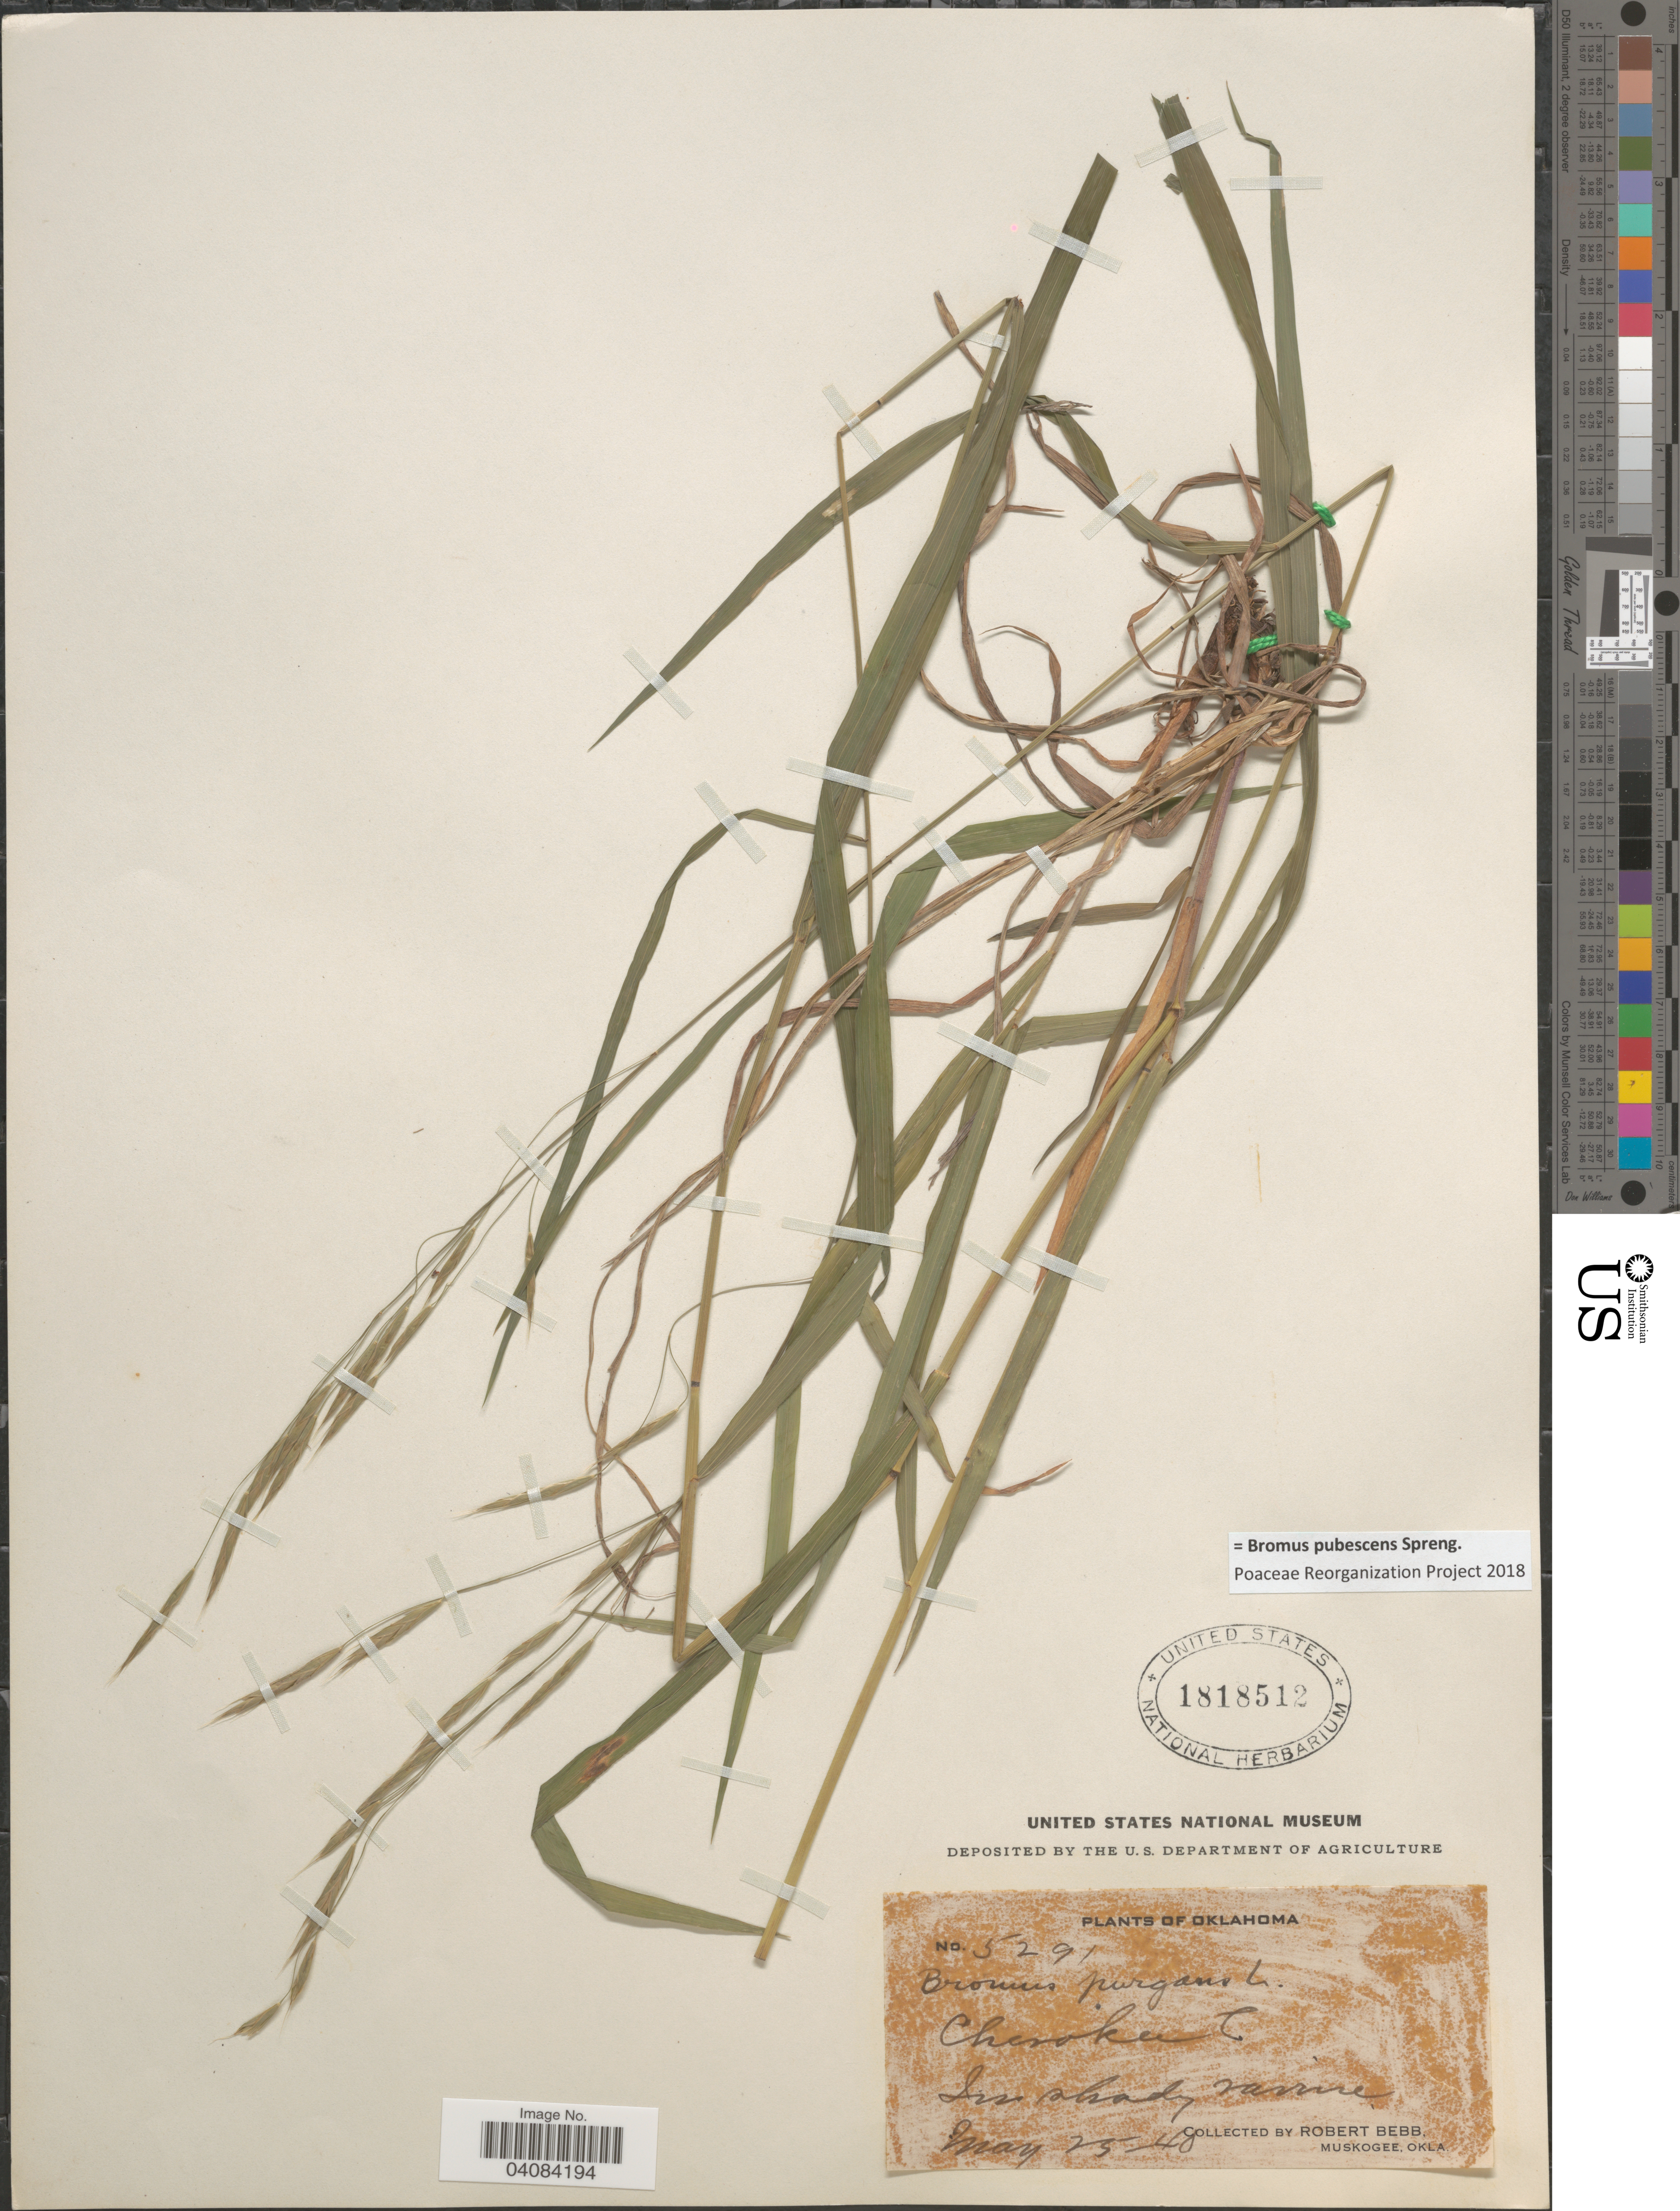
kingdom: Plantae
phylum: Tracheophyta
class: Liliopsida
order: Poales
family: Poaceae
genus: Bromus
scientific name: Bromus pubescens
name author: Muhl. ex Willd.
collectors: R. Bebb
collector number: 5291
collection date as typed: Transcribed d/m/y: 25/5/40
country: United States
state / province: Oklahoma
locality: Cherokee Co.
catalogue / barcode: US 1818512